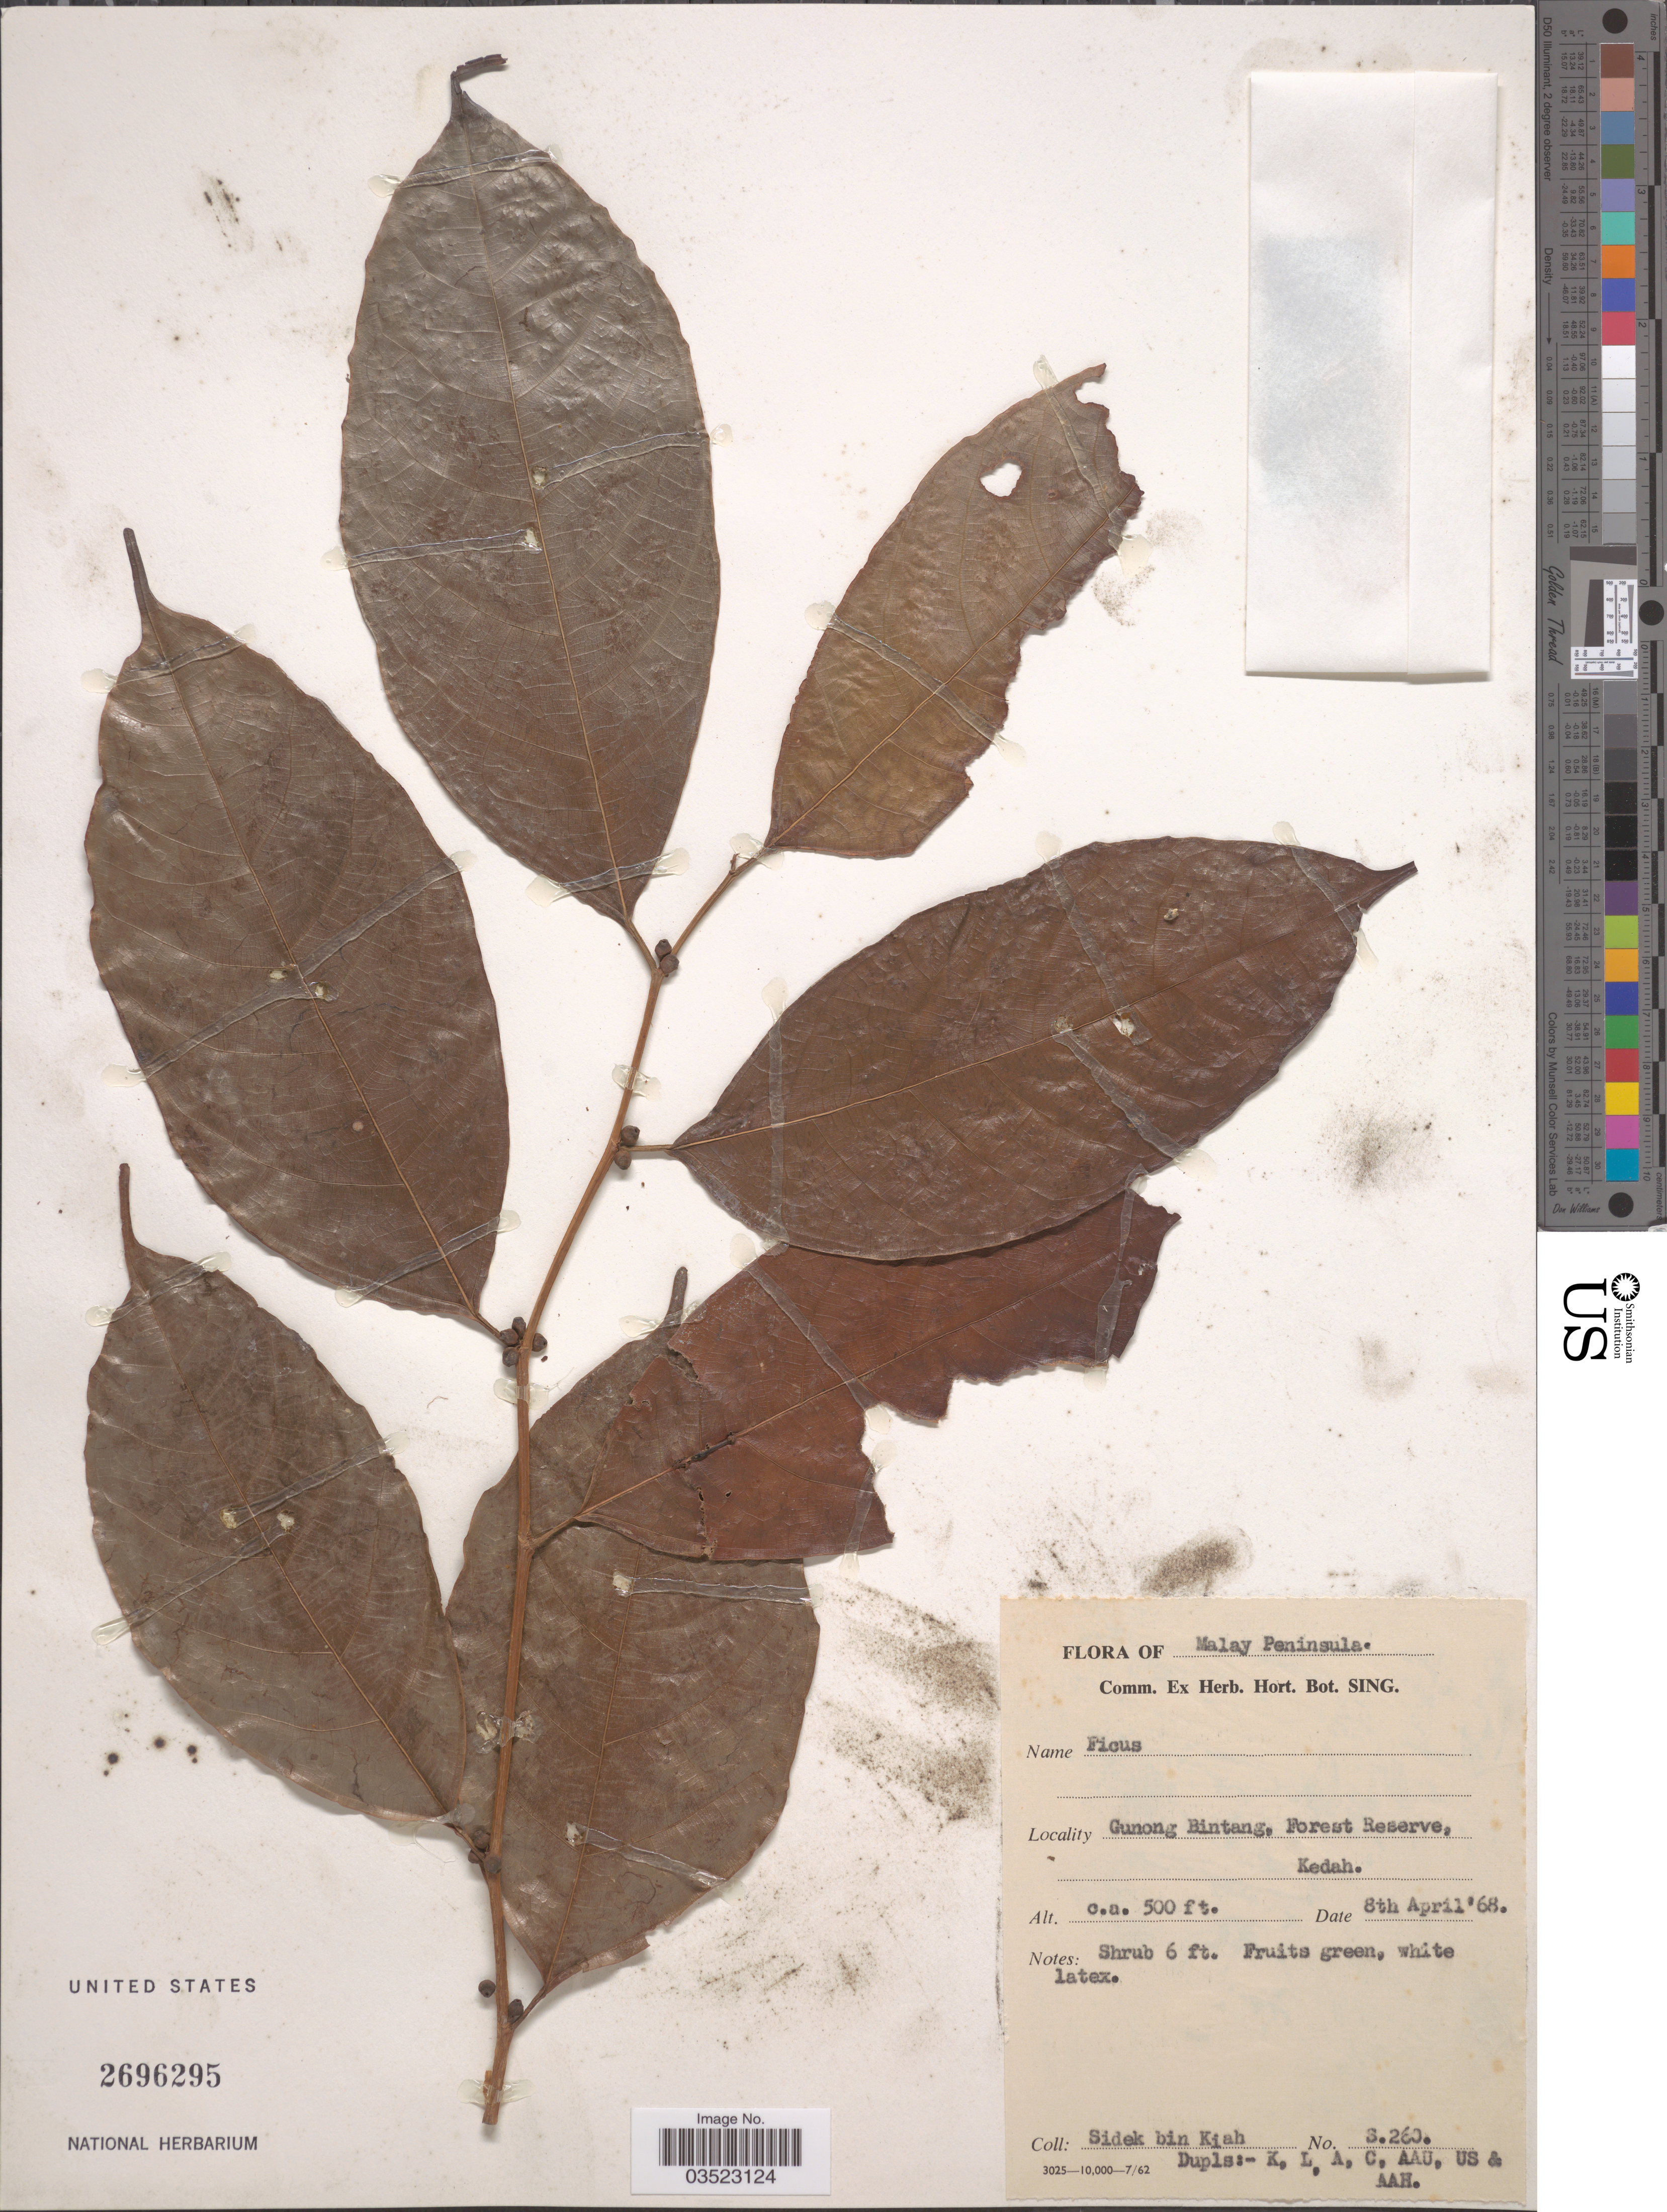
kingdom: Plantae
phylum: Tracheophyta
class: Magnoliopsida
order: Rosales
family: Moraceae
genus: Ficus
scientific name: Ficus sp.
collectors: S. Kiah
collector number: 3260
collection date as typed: Transcribed d/m/y: 8/4/68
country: Malaysia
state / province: Kedah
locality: Malay Peninsula. Gunong Bintang, Forest Reserve, Kedah.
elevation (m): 152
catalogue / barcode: US 2696295